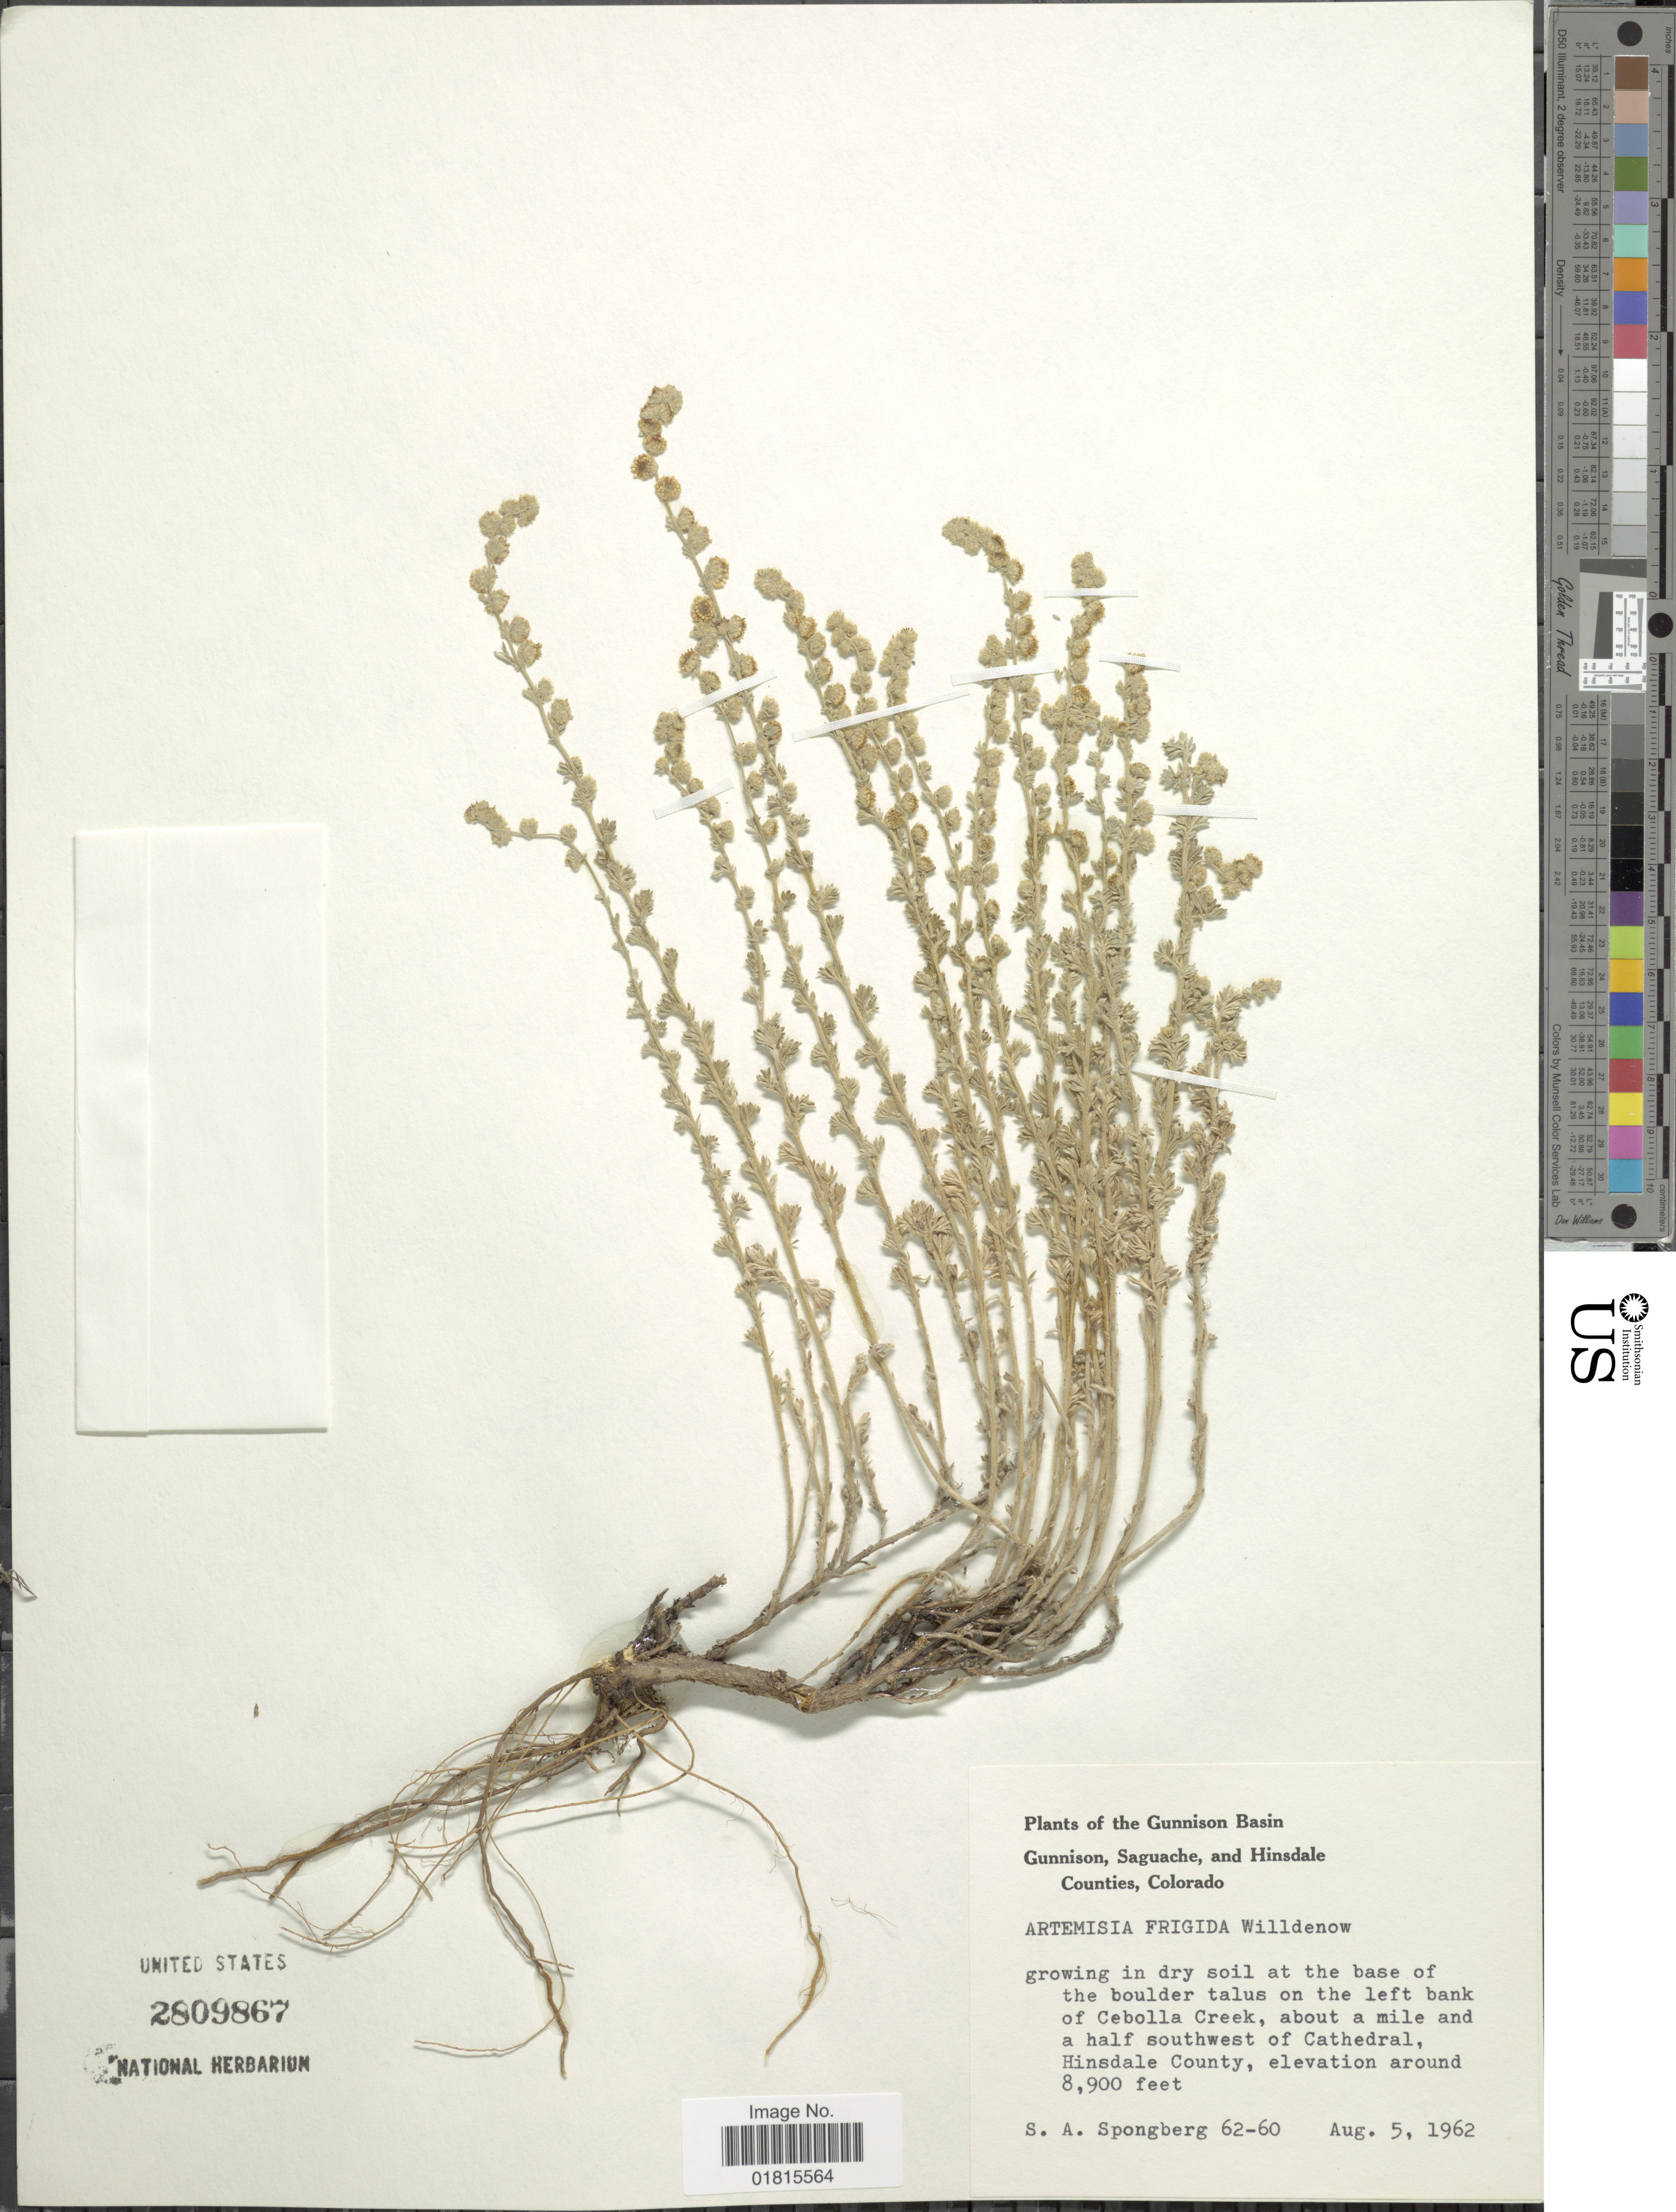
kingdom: Plantae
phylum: Tracheophyta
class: Magnoliopsida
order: Asterales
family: Asteraceae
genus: Artemisia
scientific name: Artemisia frigida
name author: Willd.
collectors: S. A.Spongberg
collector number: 62-60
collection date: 1962-08-05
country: United States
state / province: Colorado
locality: Gunnison Basin, Gunnison, Saguache, and Hinsdale Counites, growing in dry soil at the base of the boulder talus on the left bank of Cebolla Creek, about a mile and a half southwest of Cathedral, Hinsdale County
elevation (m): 2713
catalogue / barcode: US 2809867